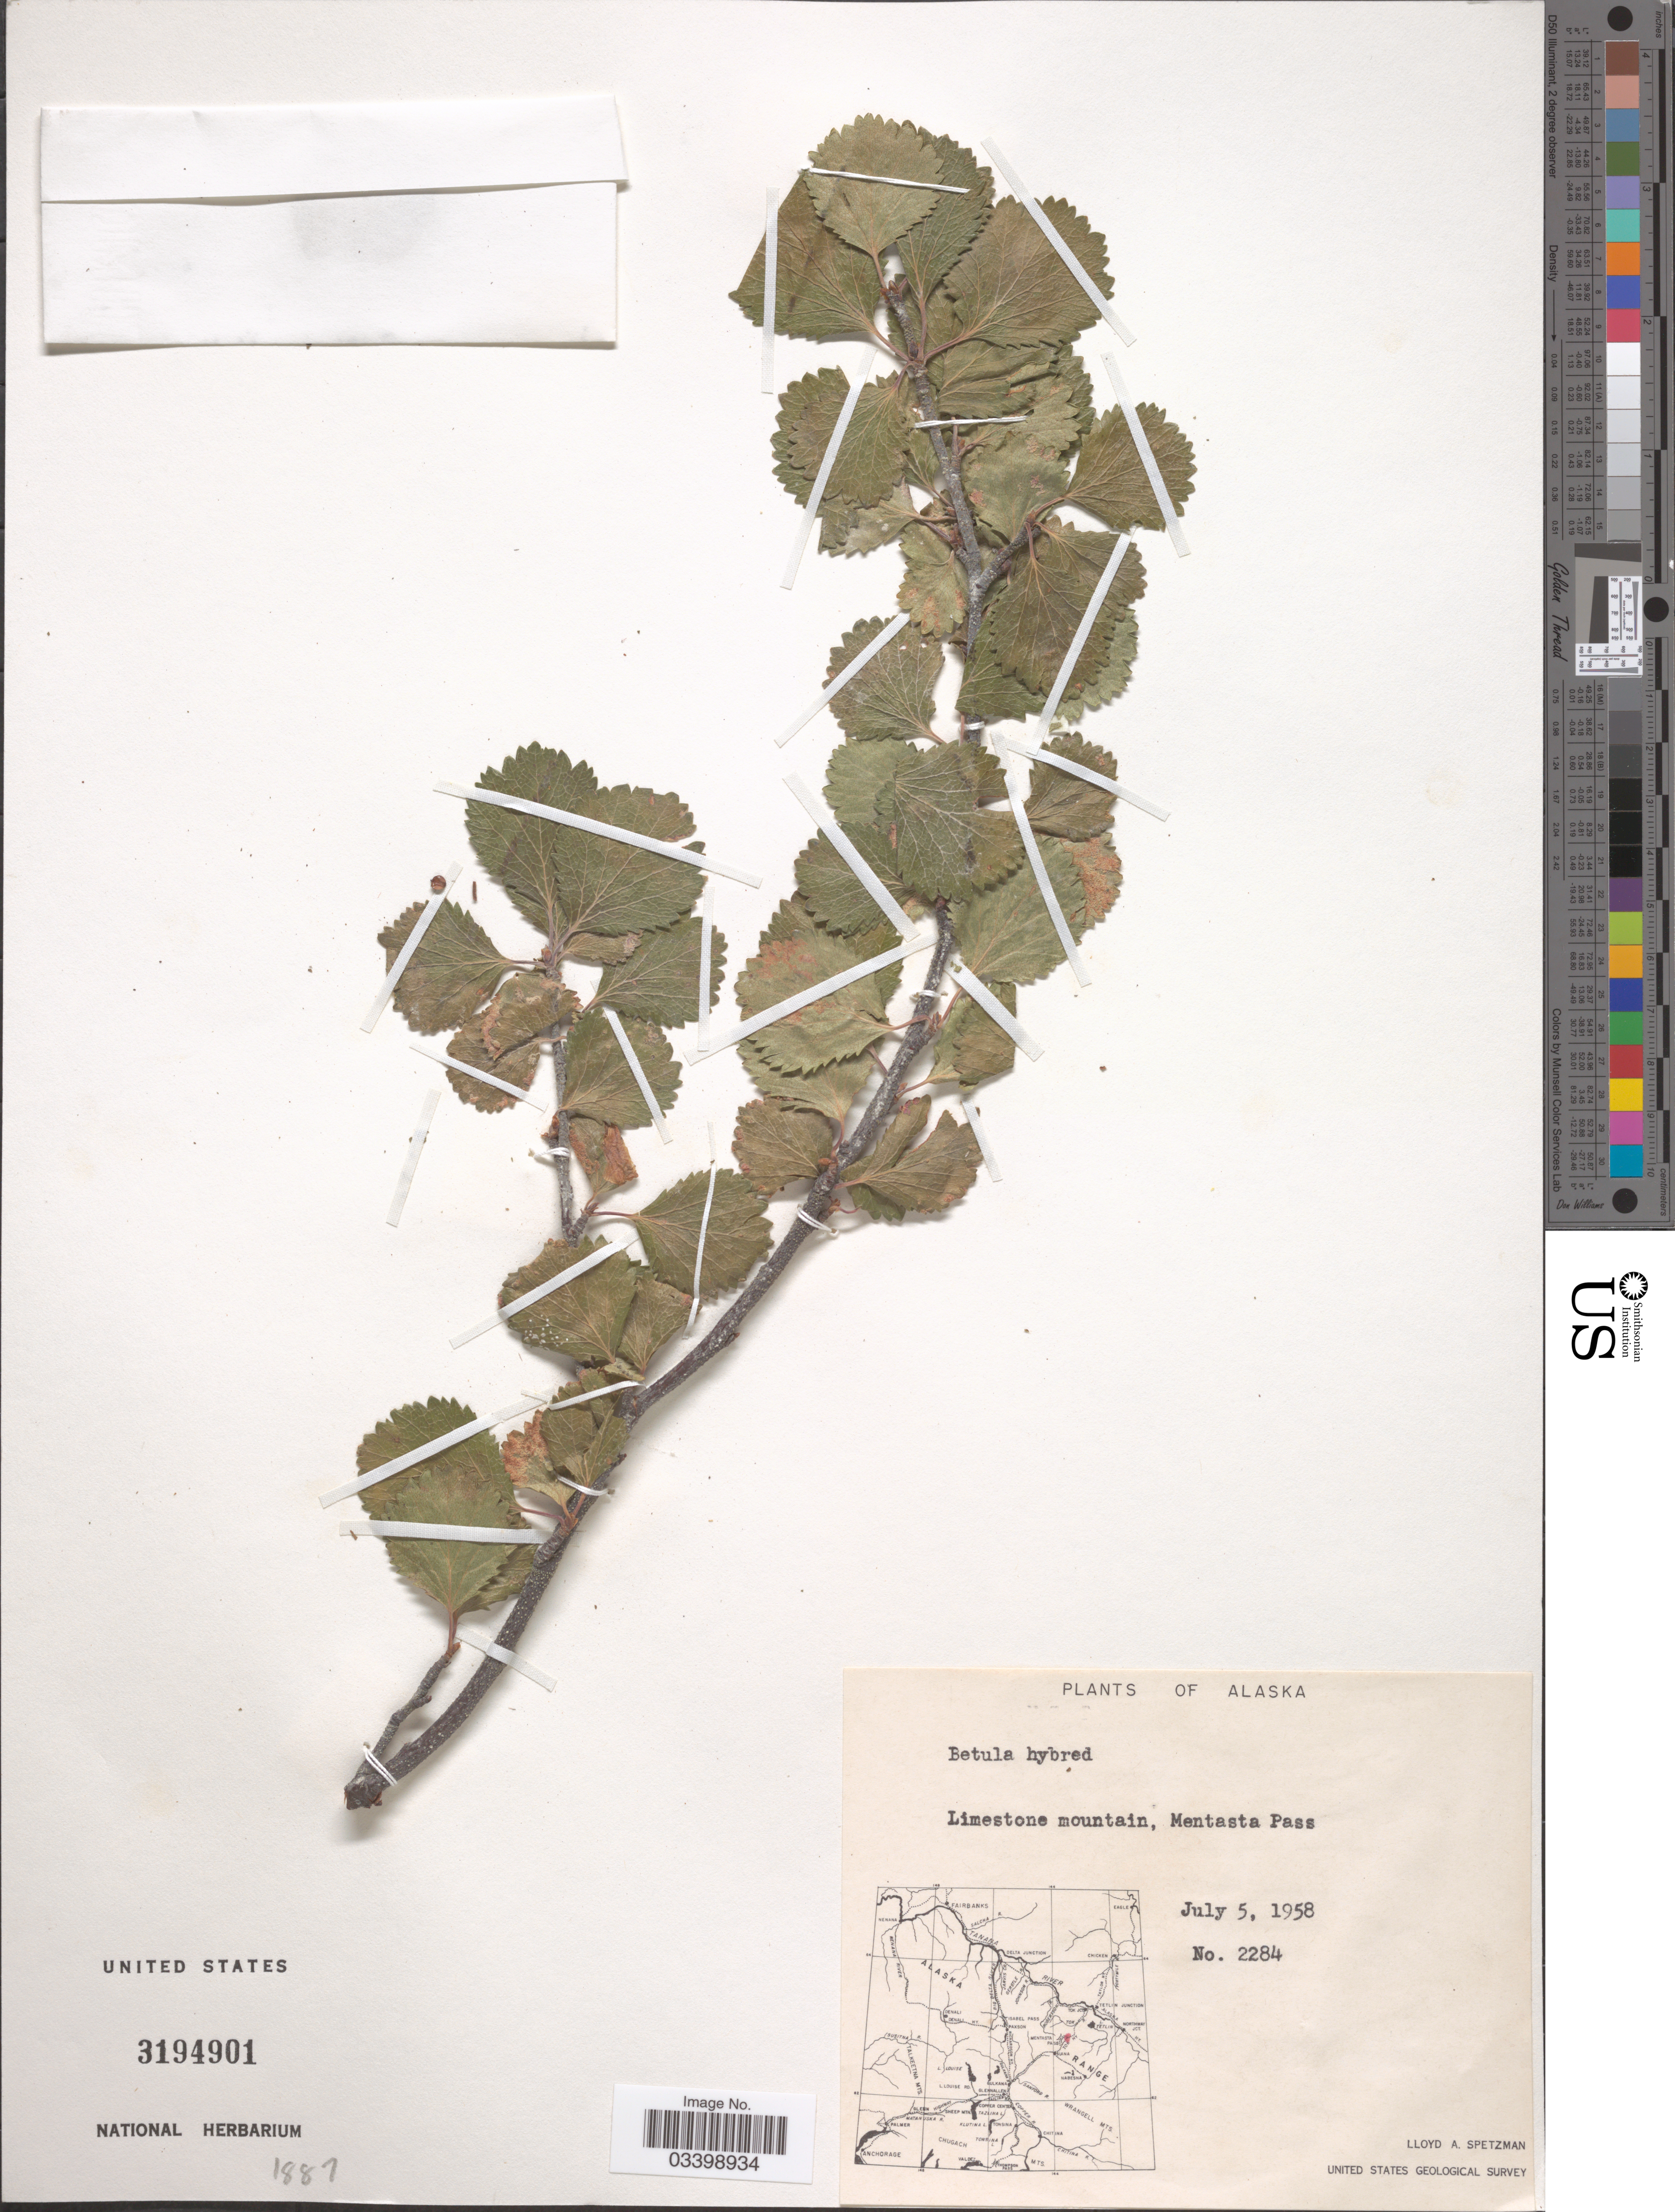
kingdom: Plantae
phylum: Tracheophyta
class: Magnoliopsida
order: Fagales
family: Betulaceae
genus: Alnus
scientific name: Alnus sp.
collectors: L. Spetzman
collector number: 2284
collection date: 1958-07-05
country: United States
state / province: Alaska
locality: Limestone mountain, Mentasta Pass.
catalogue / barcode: US 3194901